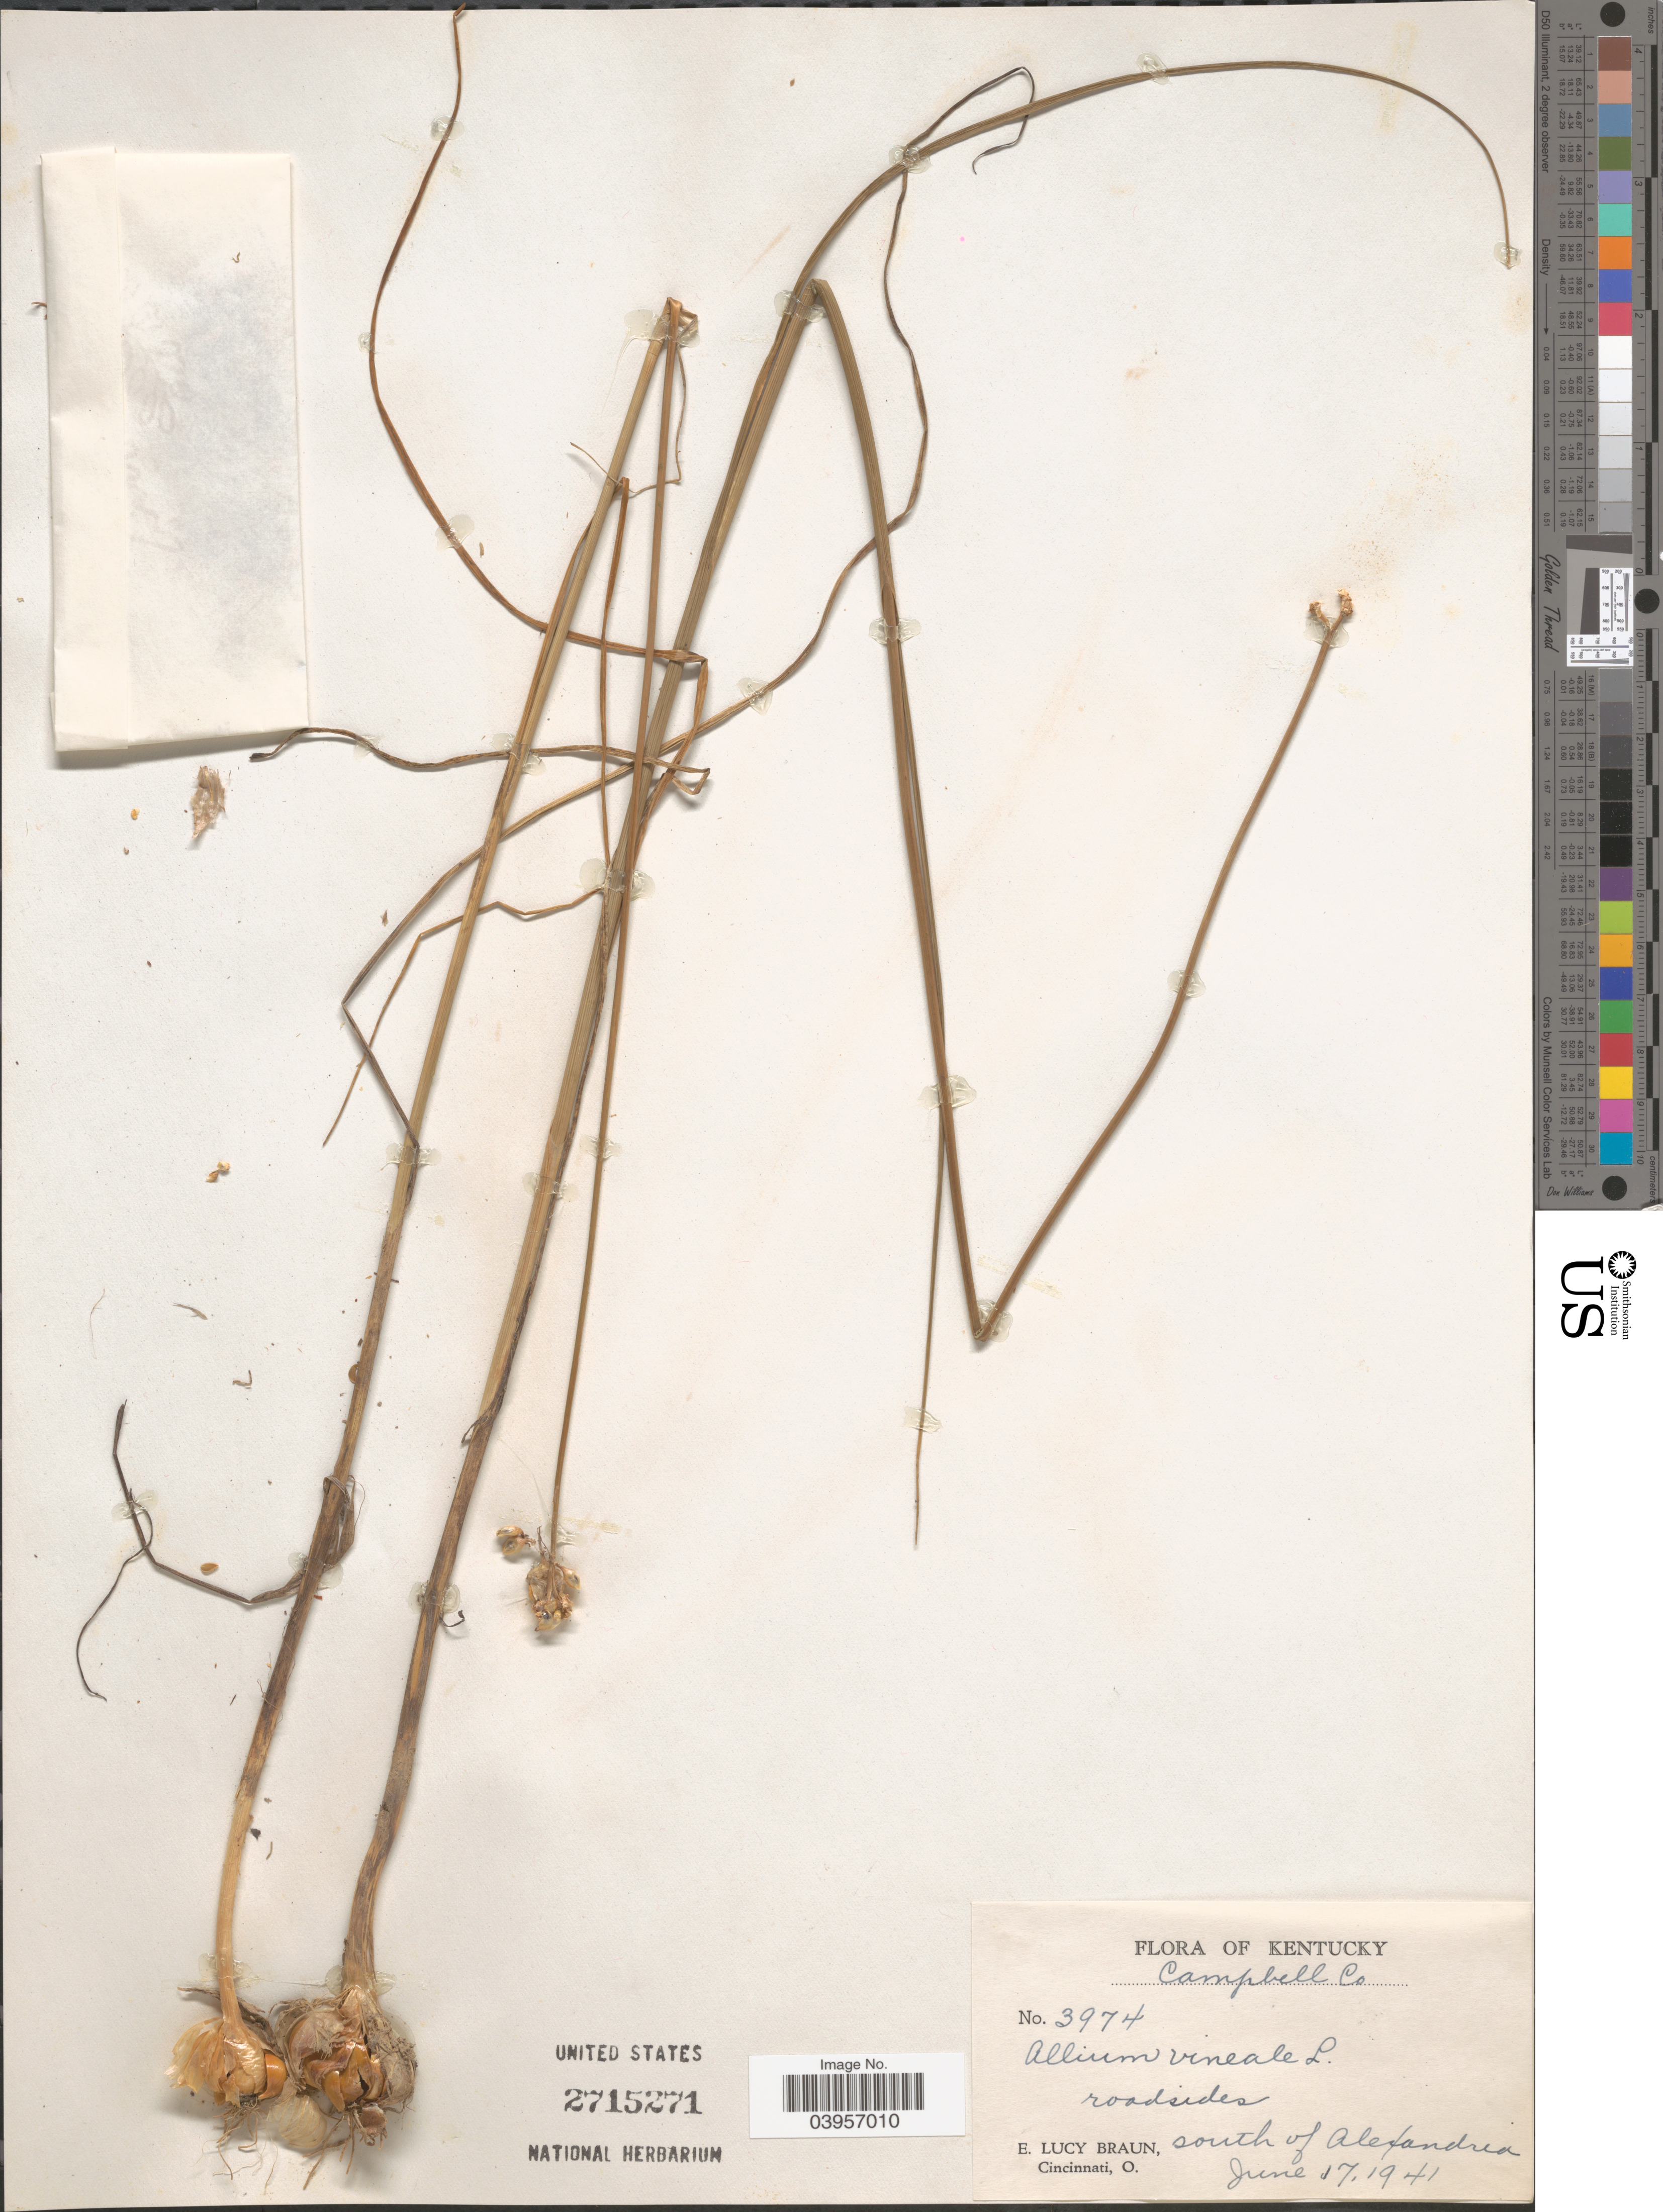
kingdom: Plantae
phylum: Tracheophyta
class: Liliopsida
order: Asparagales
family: Amaryllidaceae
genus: Allium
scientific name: Allium vineale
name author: L.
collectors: E. L. Braun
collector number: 3974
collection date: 1941-06-17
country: United States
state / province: Kentucky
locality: Campbell Co. South of Alexandria.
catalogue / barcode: US 2715271